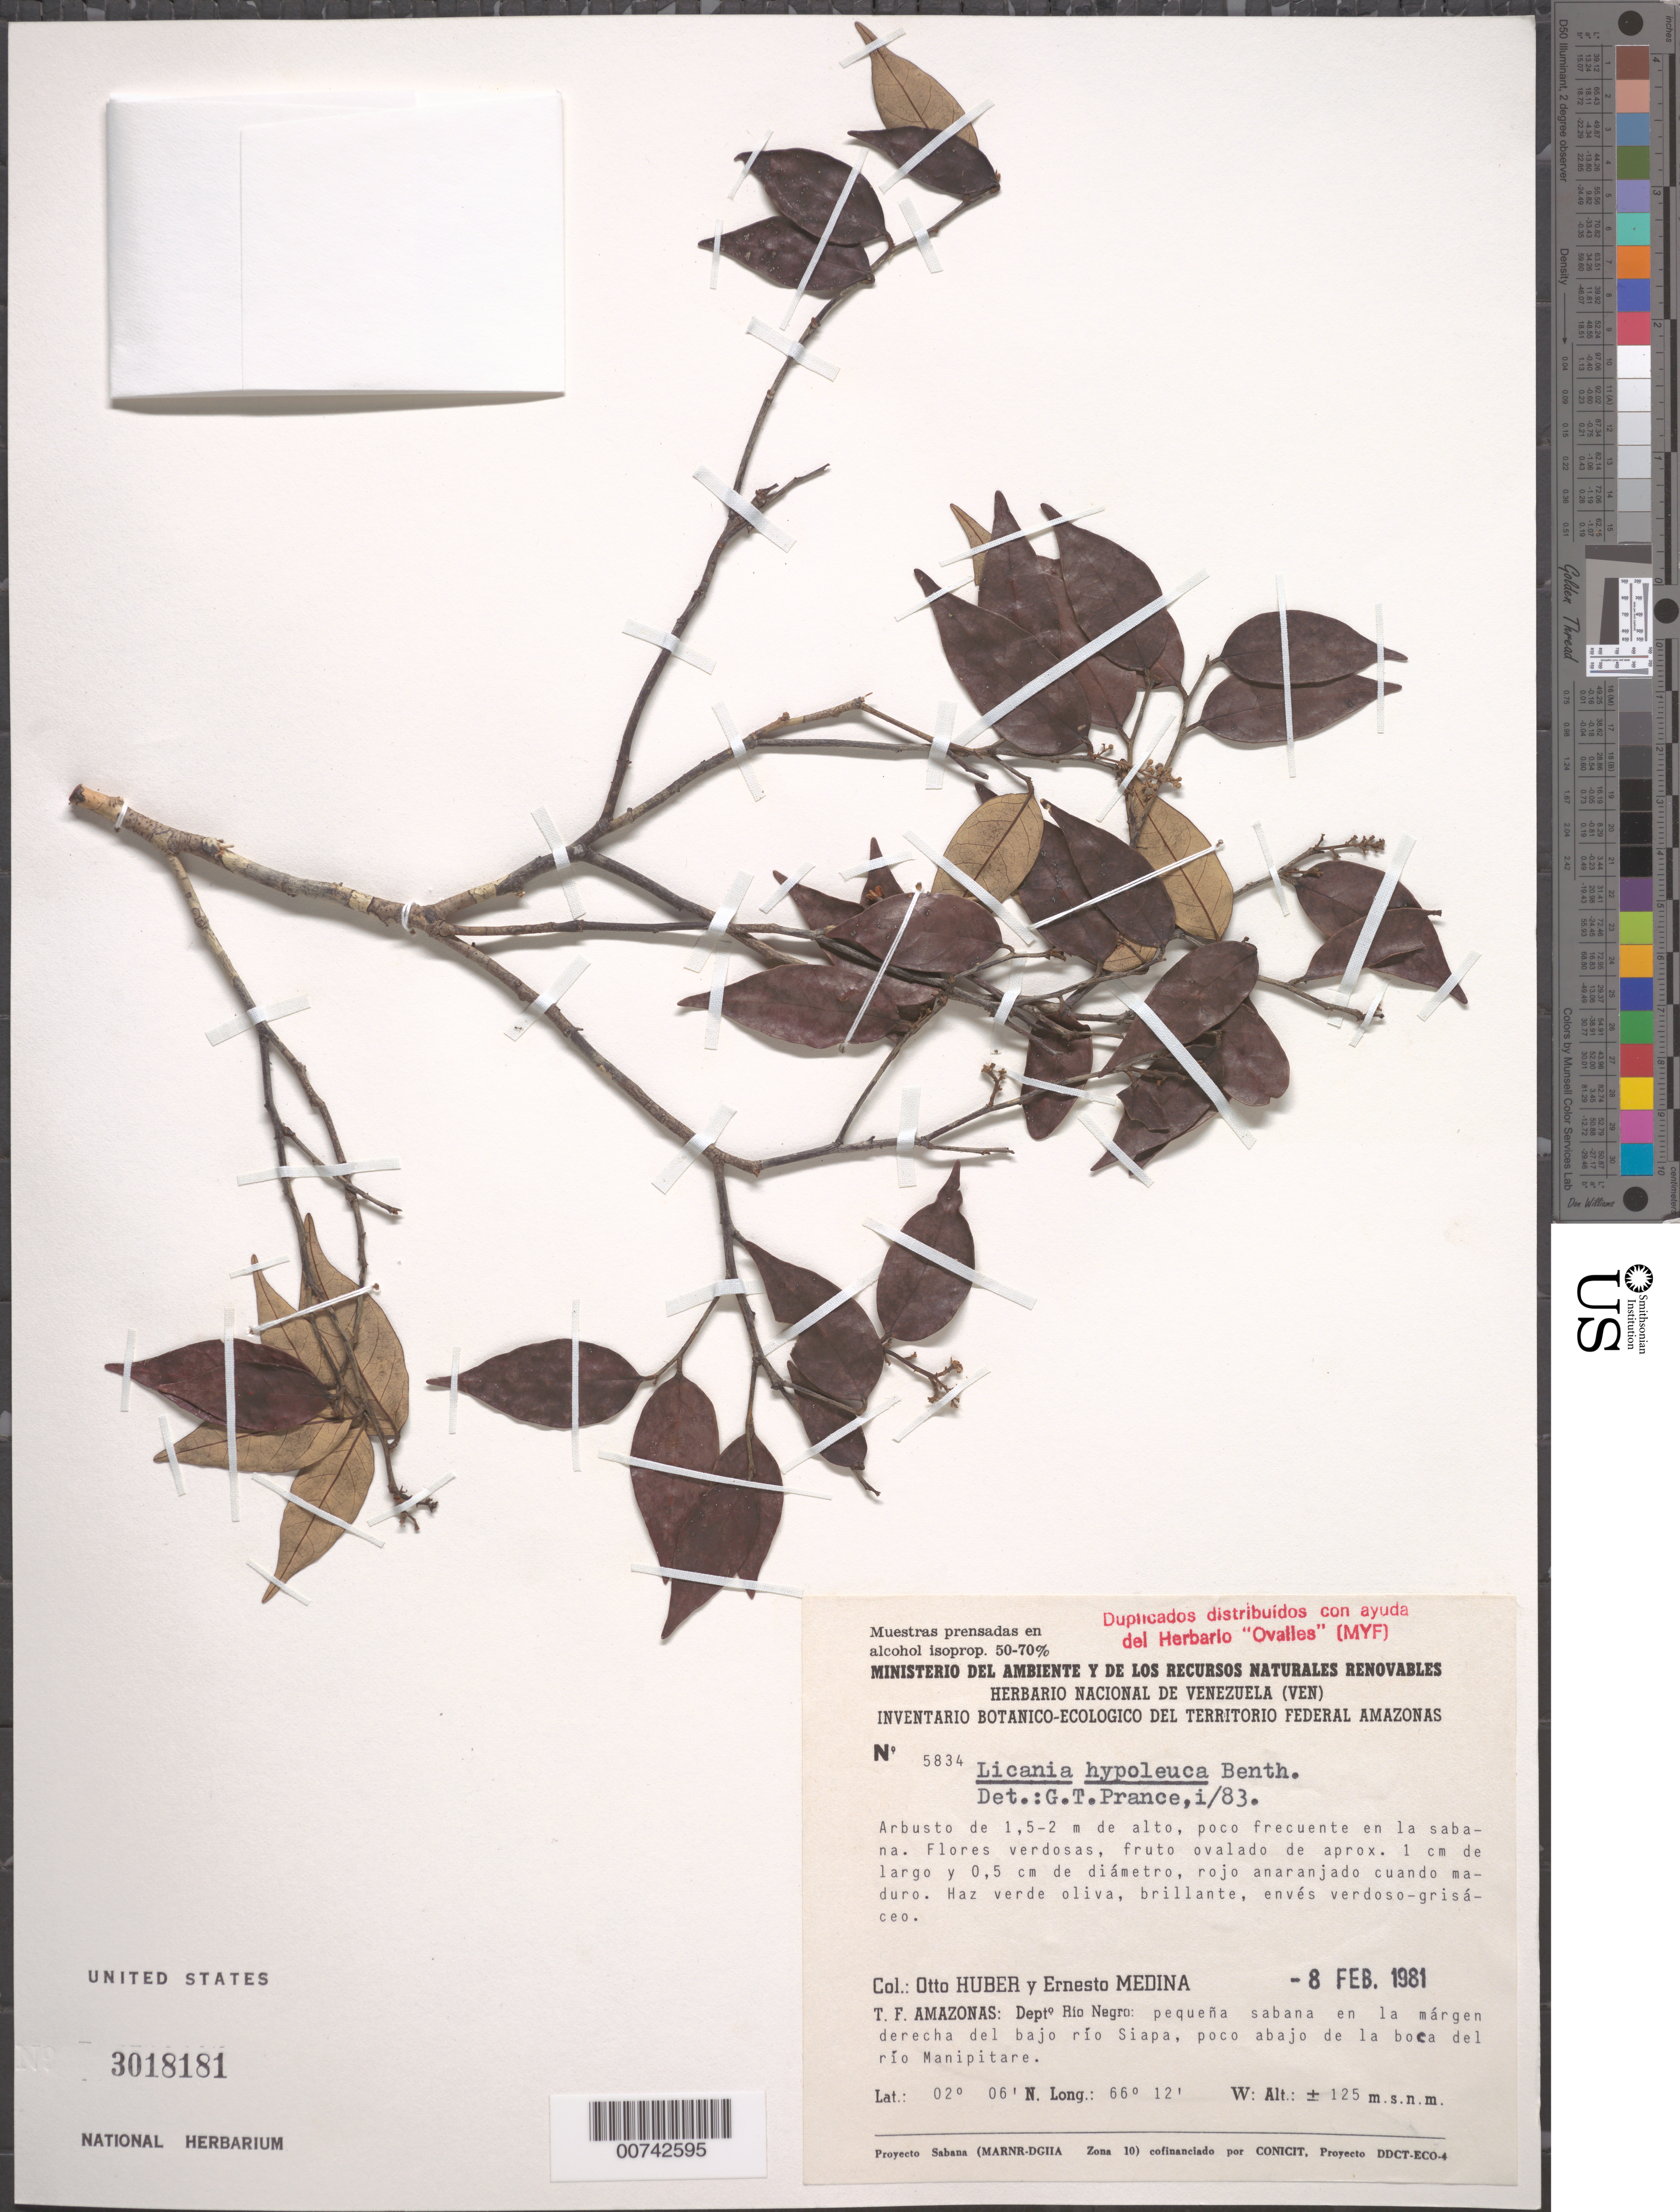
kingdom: Plantae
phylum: Tracheophyta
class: Magnoliopsida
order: Malpighiales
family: Chrysobalanaceae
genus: Licania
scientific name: Licania hypoleuca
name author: Benth.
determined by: Prance, G. T.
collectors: O. Huber & E. Medina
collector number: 5834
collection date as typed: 8-Feb-81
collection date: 1981-02-08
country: Venezuela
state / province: Amazonas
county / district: Río Negro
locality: Bajo Río Siapa, poco abajo de la boca del Río Manipitare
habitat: Sabana en la margen derecha del bajo rio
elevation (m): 125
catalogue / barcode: US 3018181